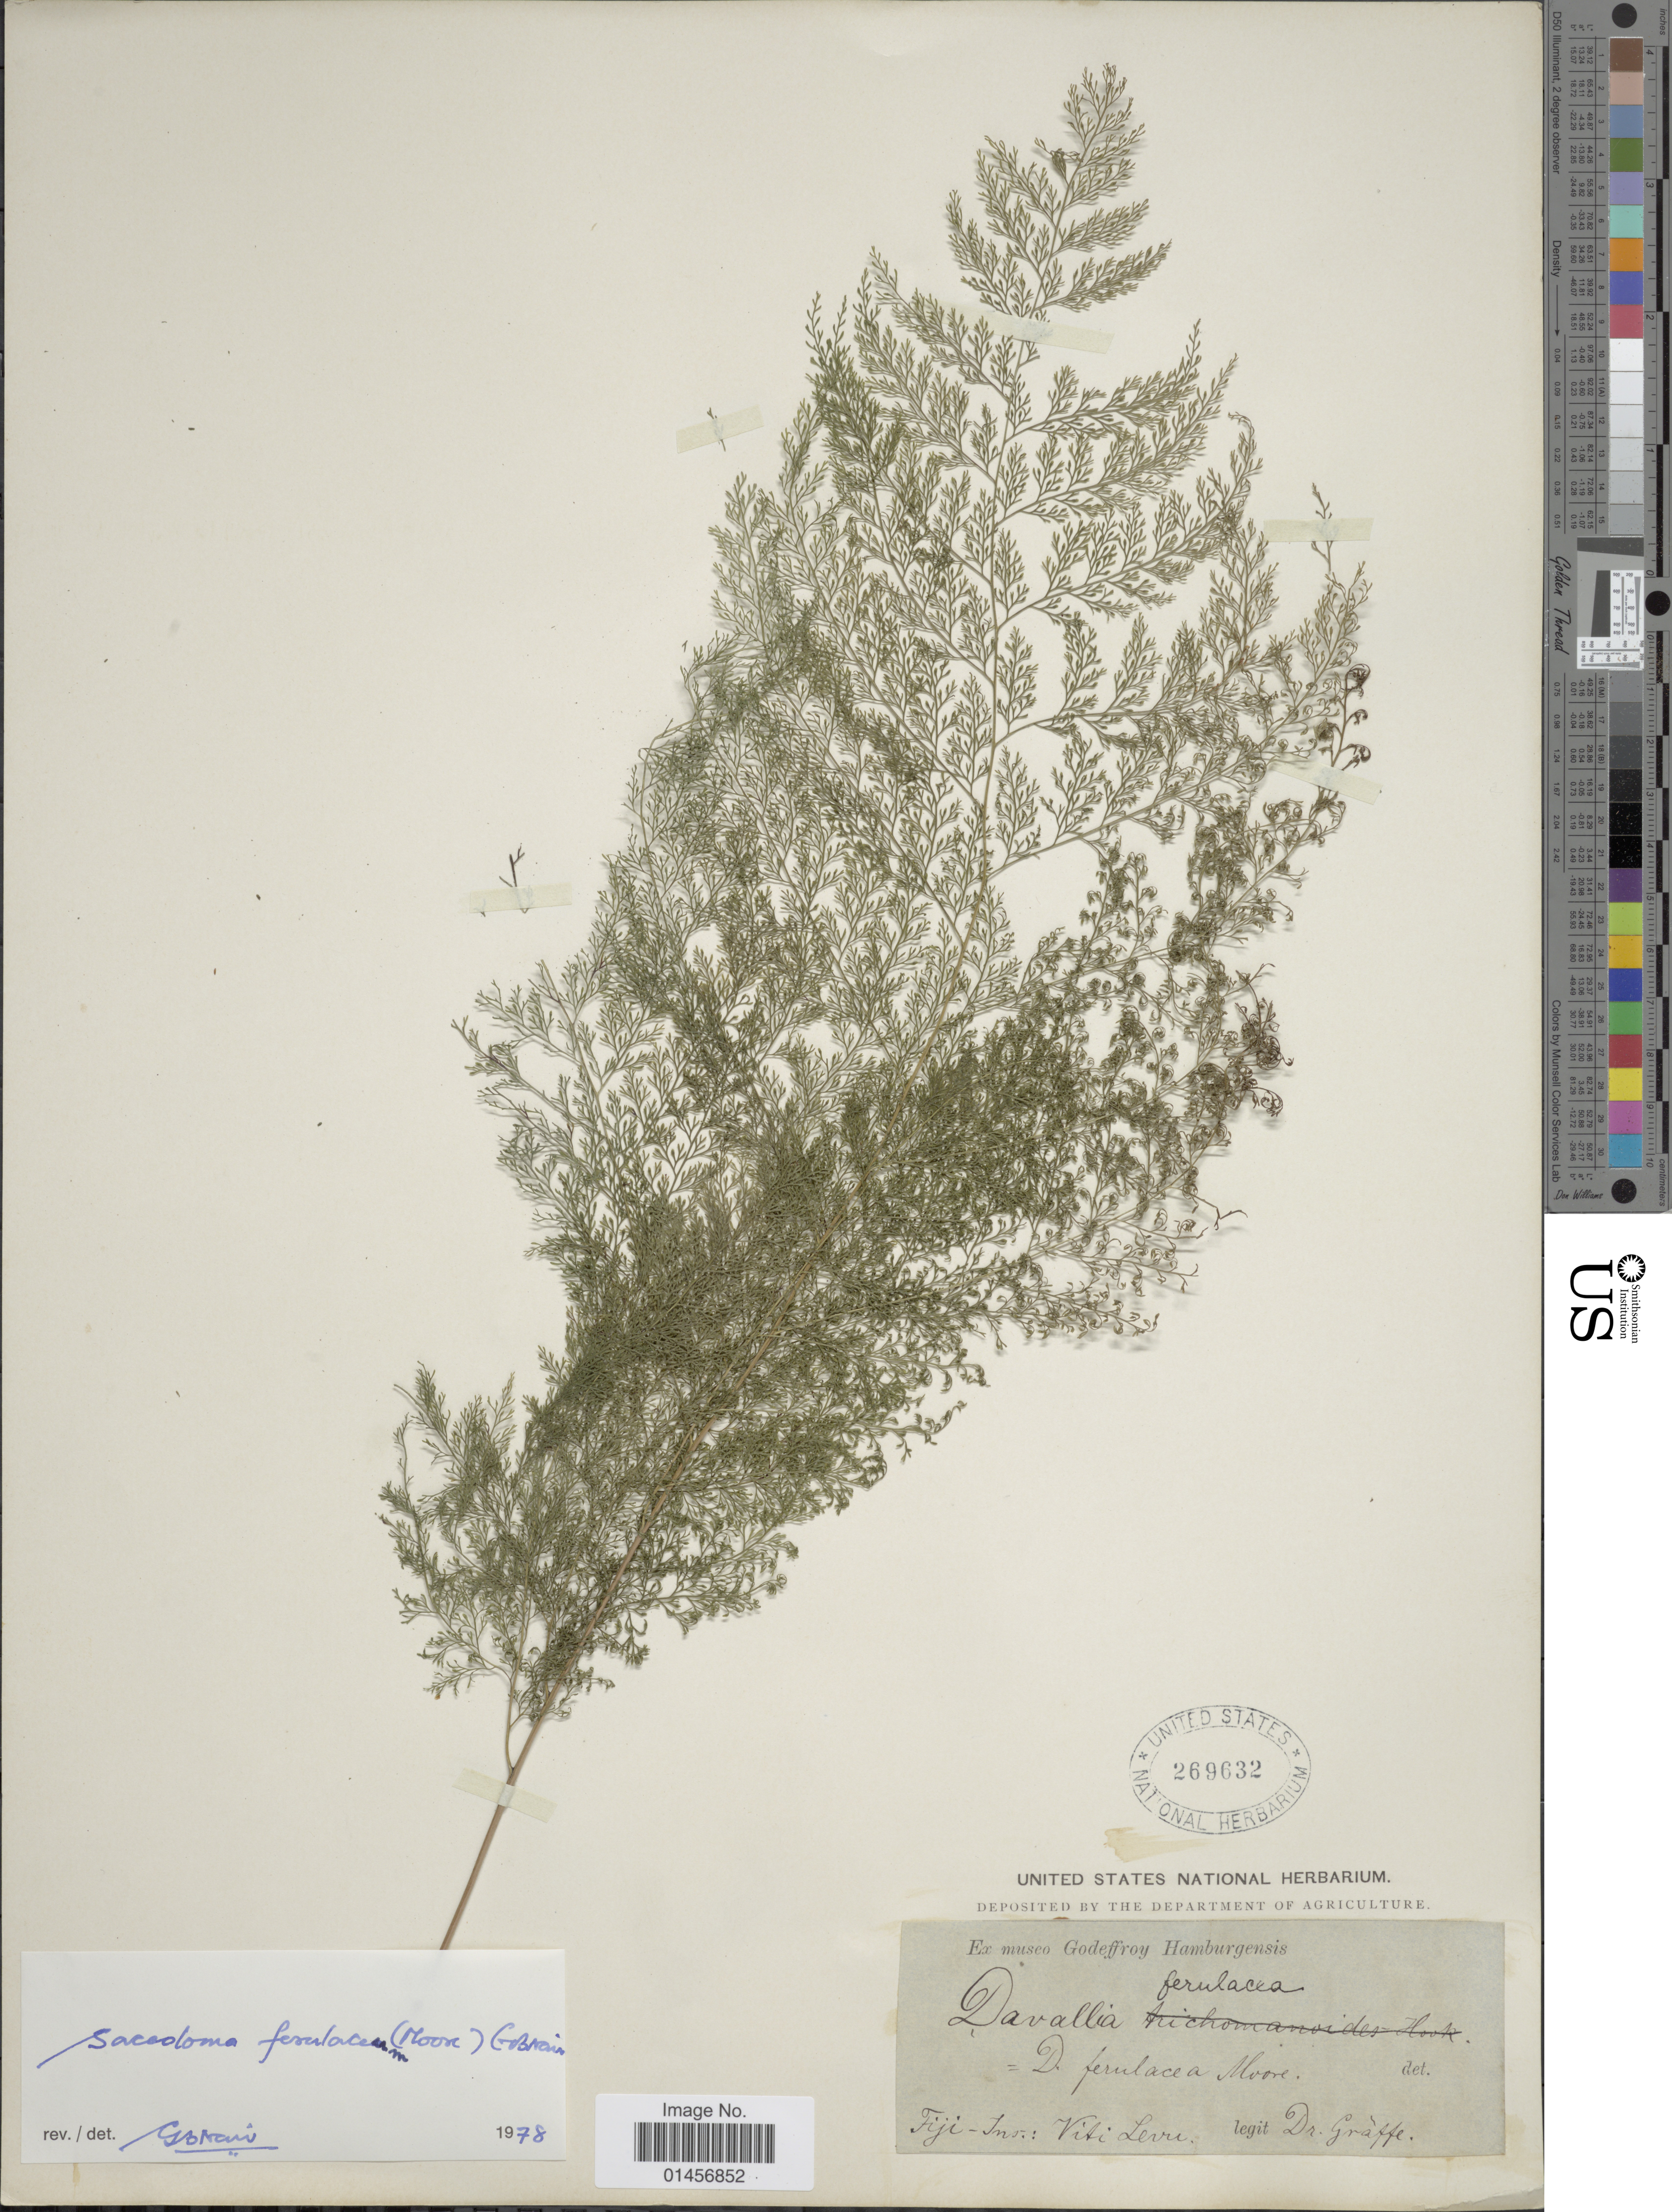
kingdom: Plantae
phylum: Tracheophyta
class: Polypodiopsida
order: Polypodiales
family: Saccolomataceae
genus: Saccoloma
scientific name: Saccoloma ferulaceum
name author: (T. Moore) R.M. Tryon & A.F. Tryon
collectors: Graffe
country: Fiji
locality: Fiji-Ins. : Viti Levu.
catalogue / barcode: US 269632